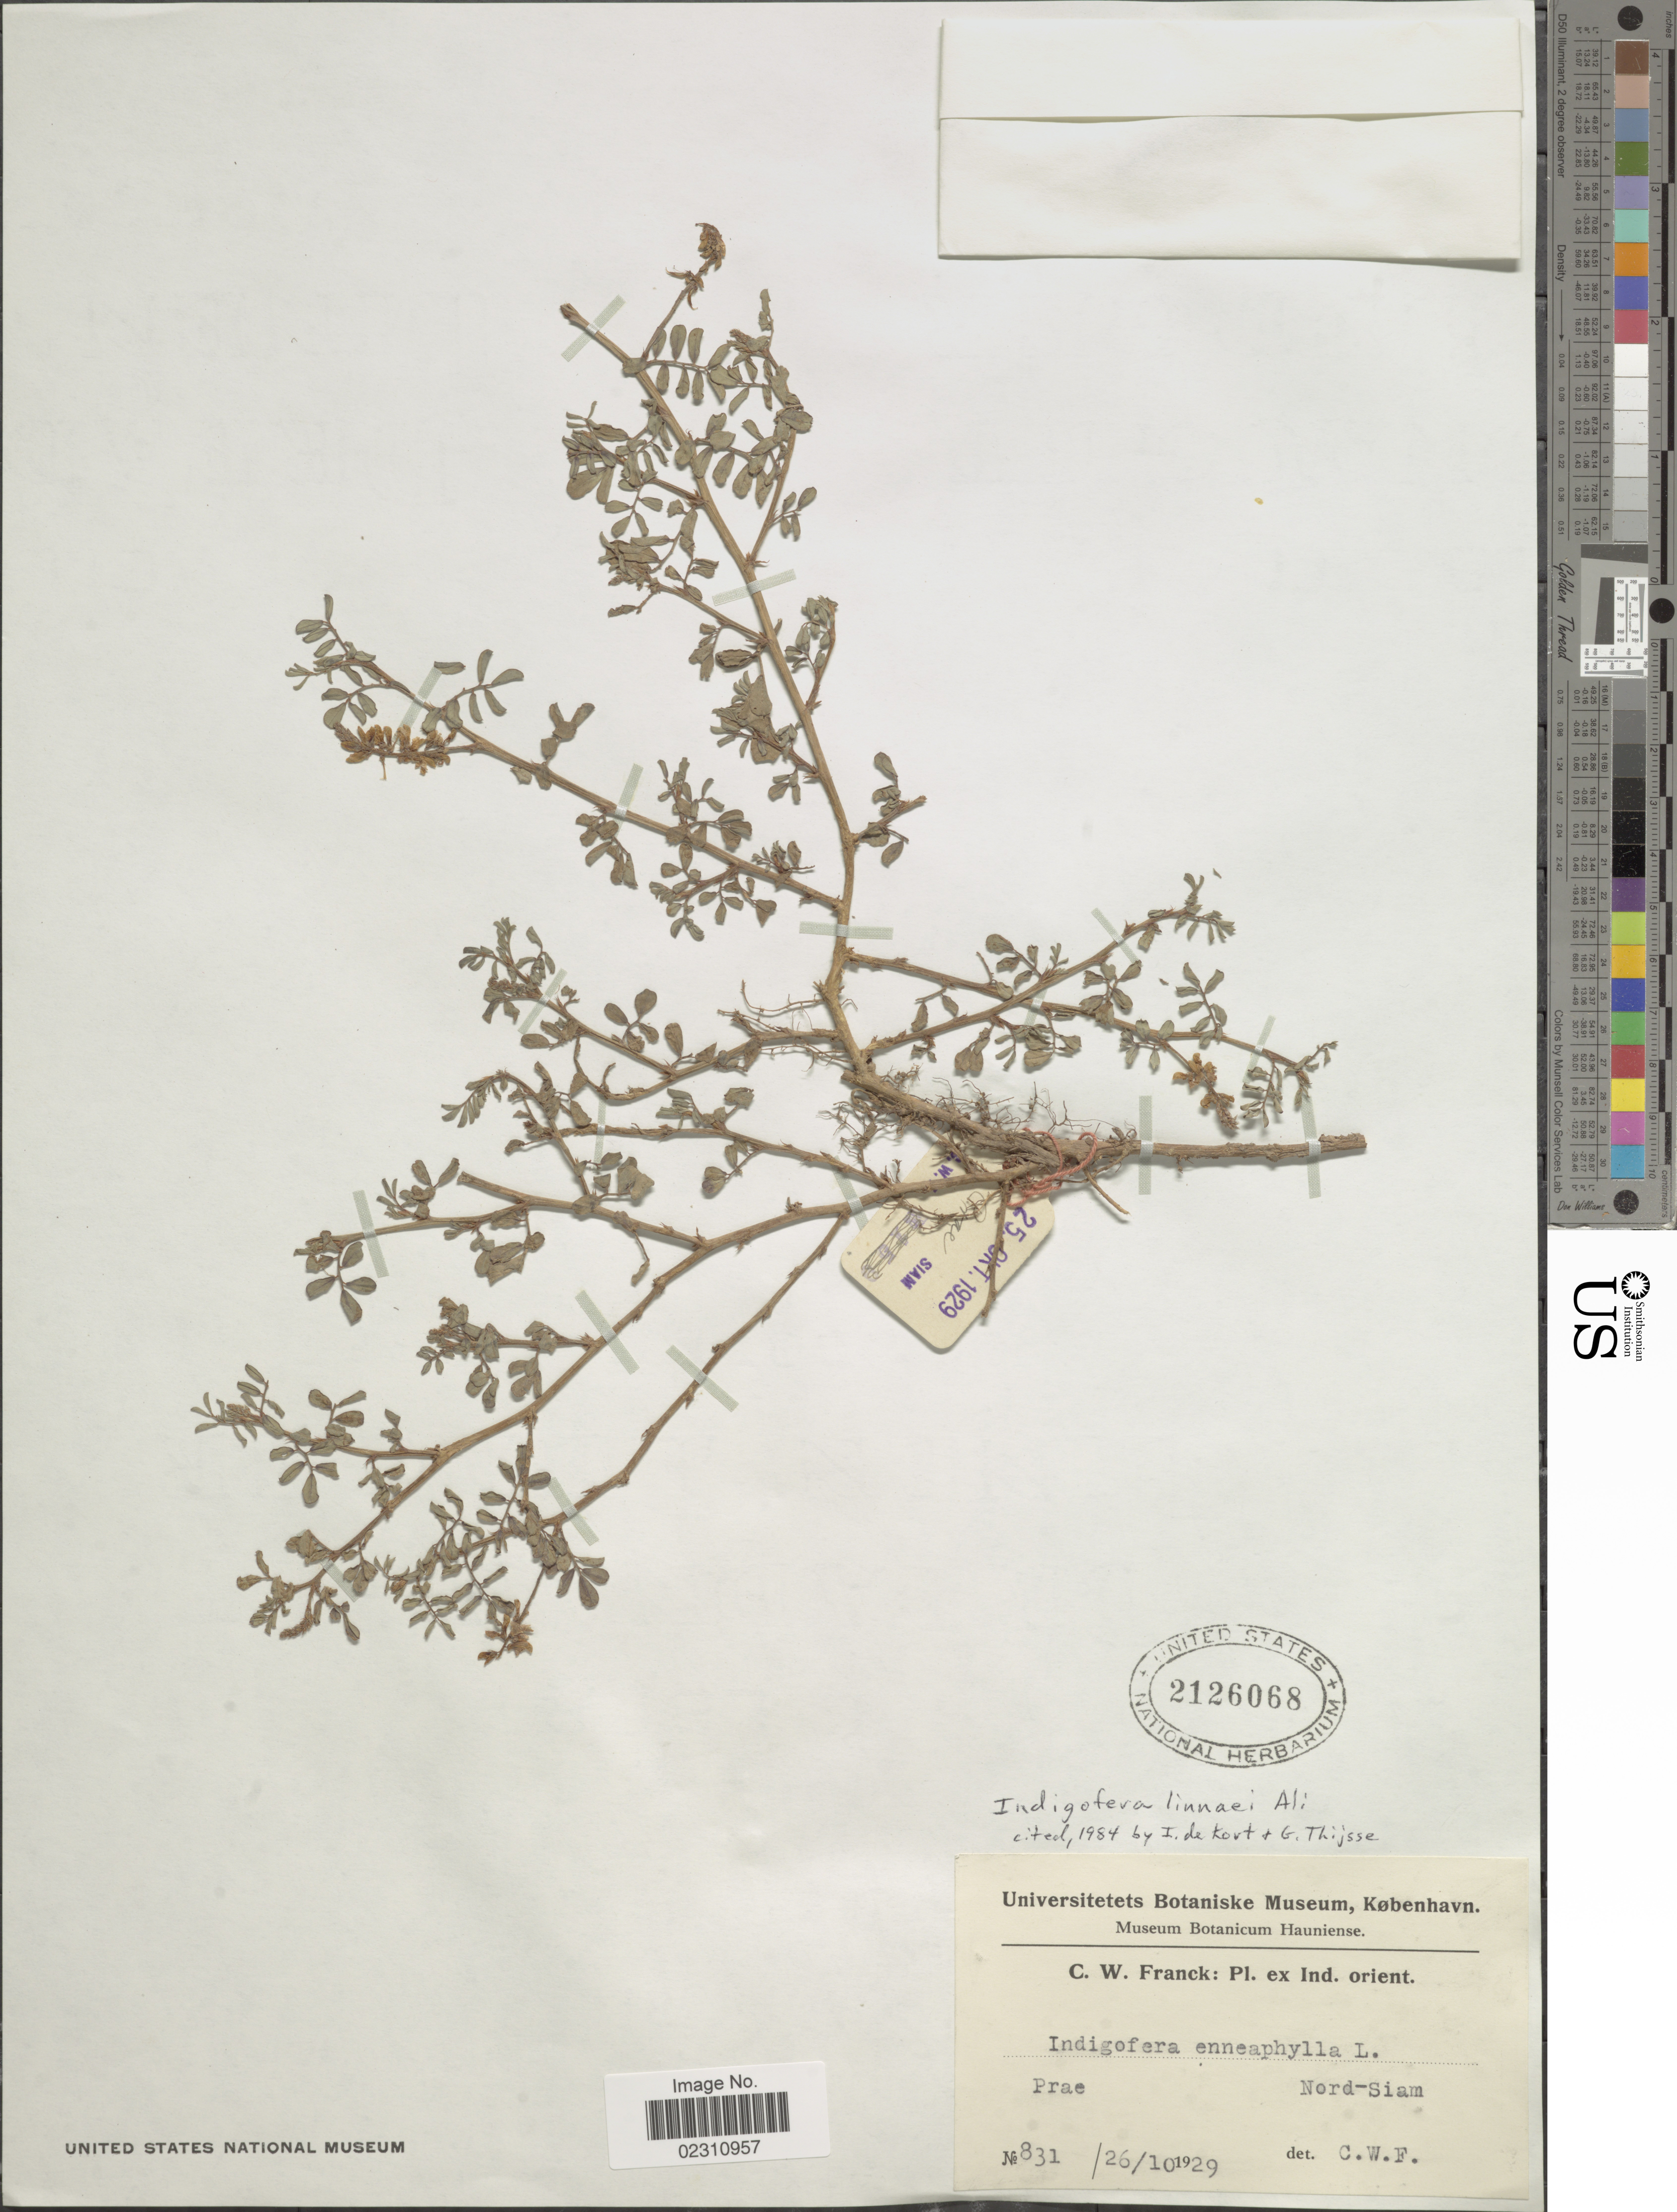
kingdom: Plantae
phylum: Tracheophyta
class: Magnoliopsida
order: Fabales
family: Fabaceae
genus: Indigofera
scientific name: Indigofera linnaei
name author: Ali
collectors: C. Franck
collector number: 831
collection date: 1929-10-26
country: Thailand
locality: Ind. Orient, Prae, Nord-Siam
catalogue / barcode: US 2126068